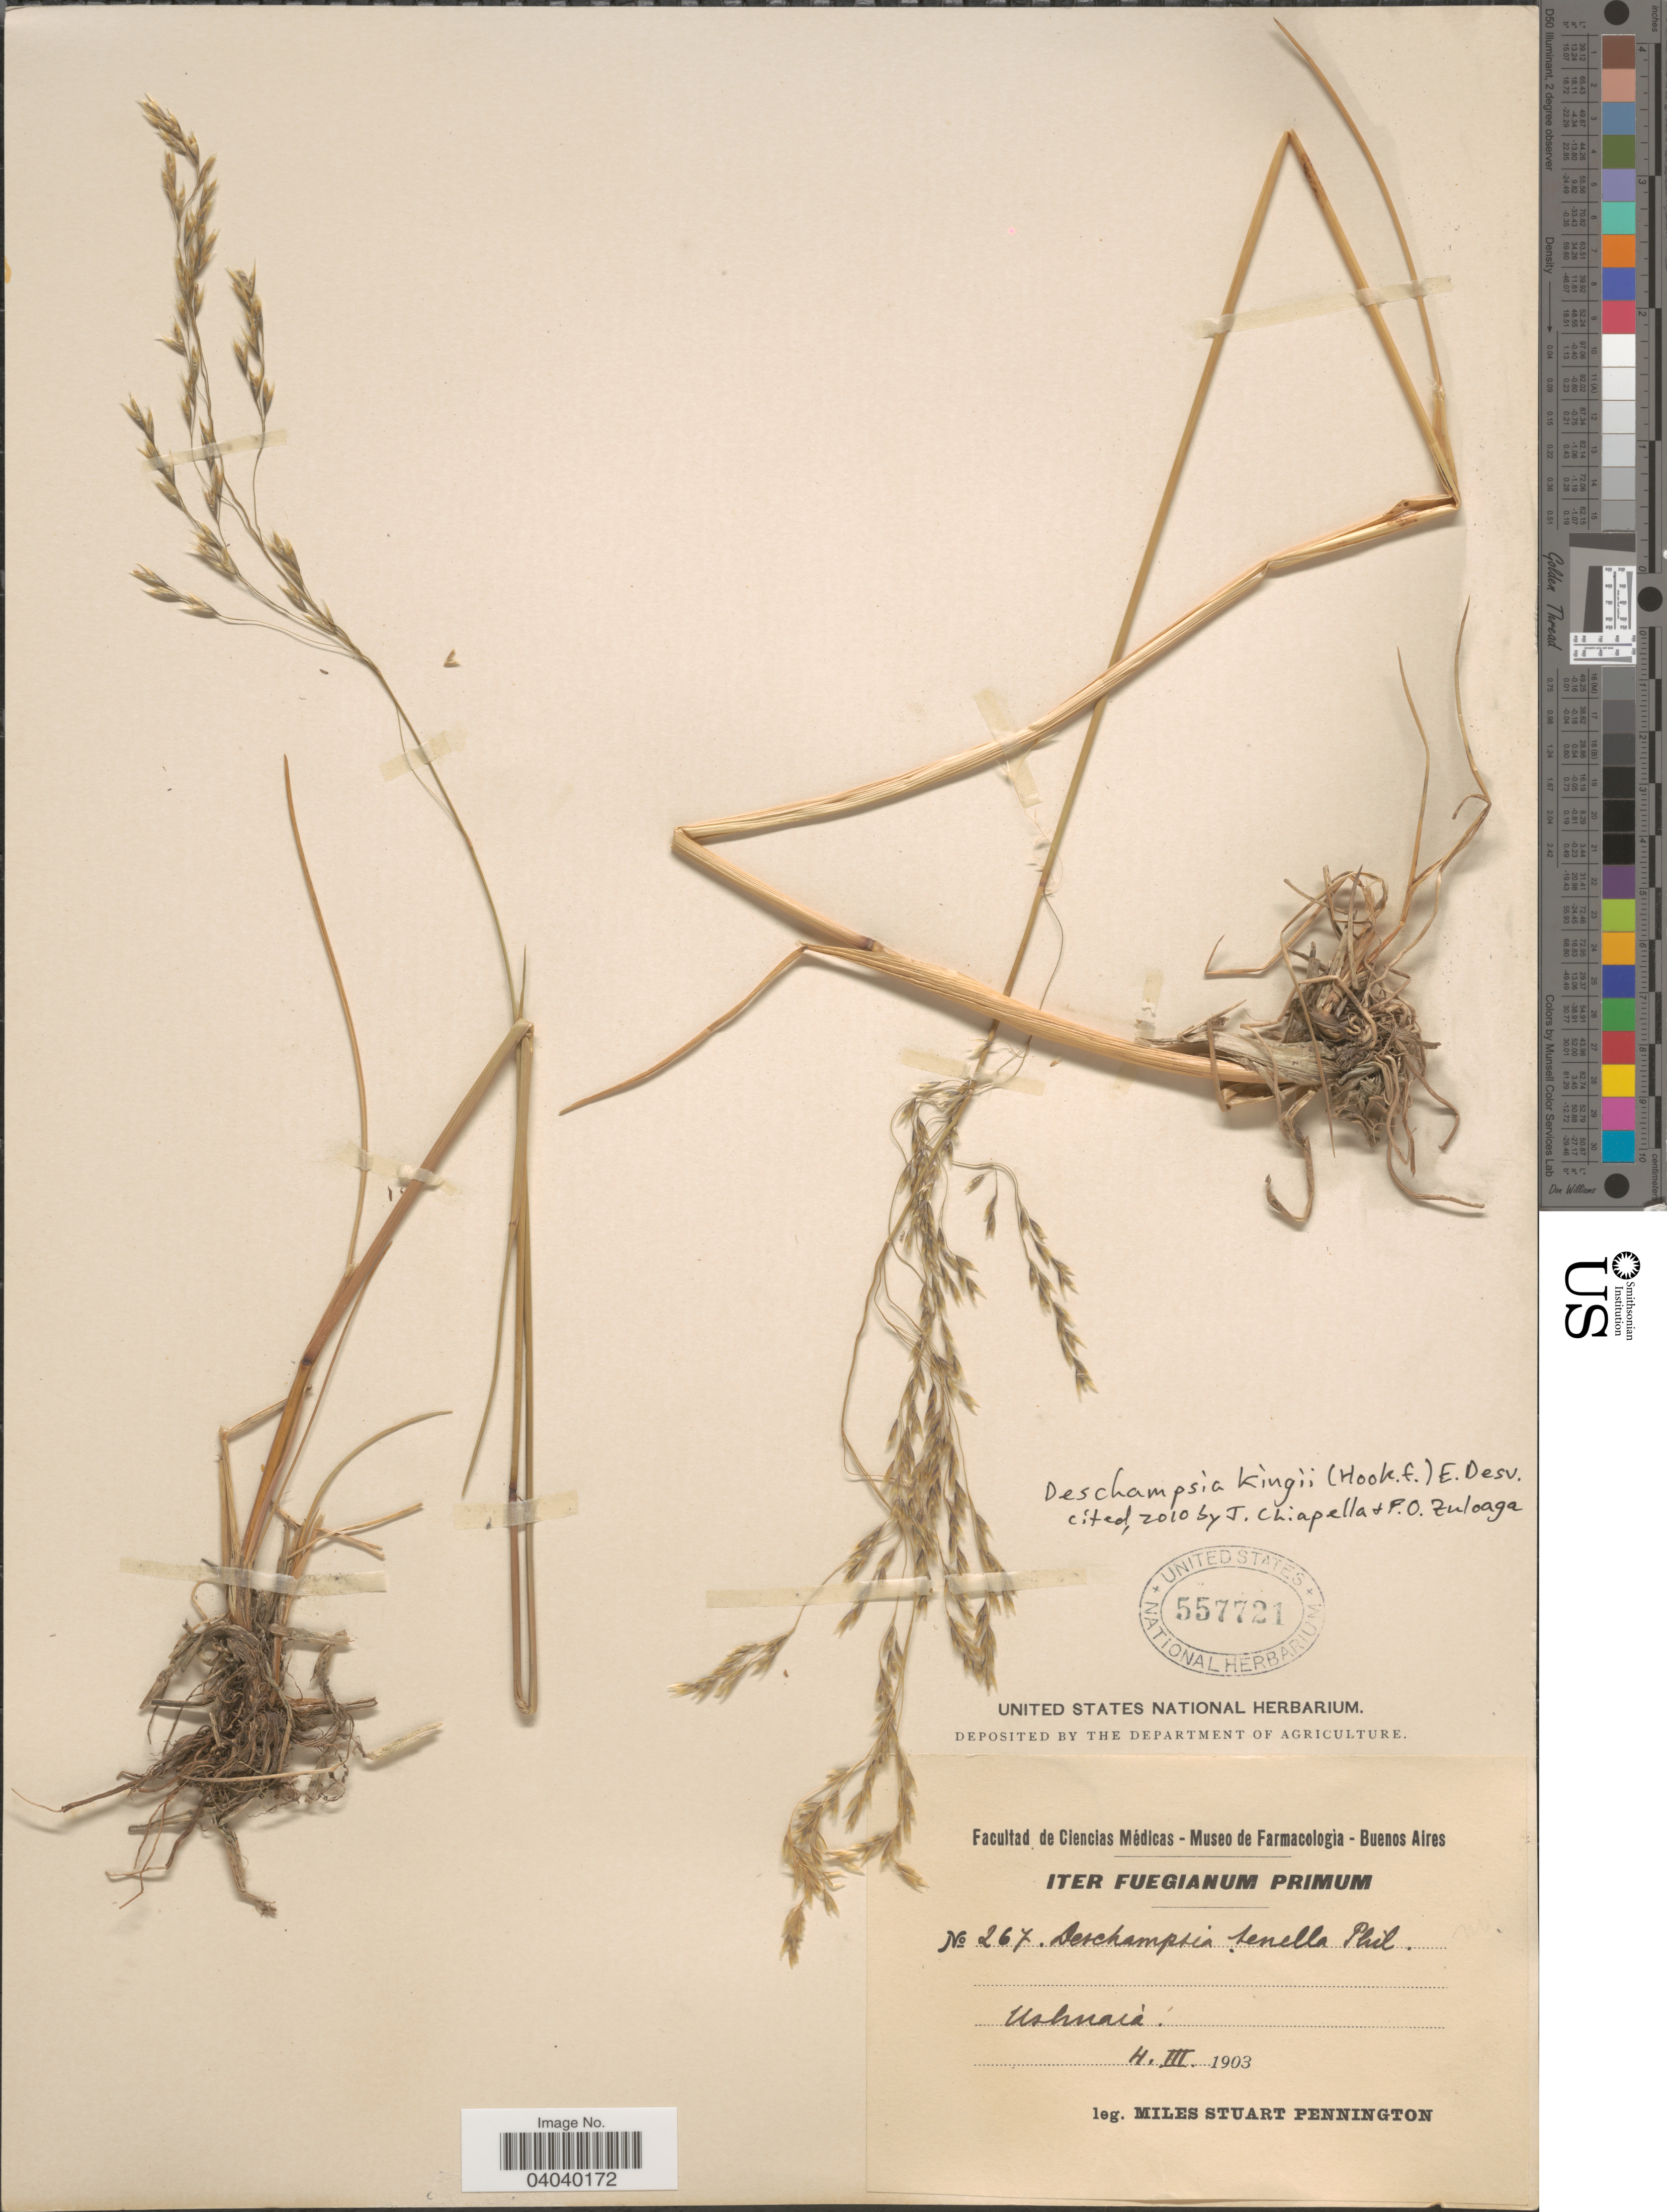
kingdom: Plantae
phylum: Tracheophyta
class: Liliopsida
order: Poales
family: Poaceae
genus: Deschampsia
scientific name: Deschampsia kingii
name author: (Hook. f.) É. Desv.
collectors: M. Pennington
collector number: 267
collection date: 1903-03-04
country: Argentina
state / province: Tierra del Fuego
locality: Iter Fuegianum Primum. Ushuaia.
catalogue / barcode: US 557721